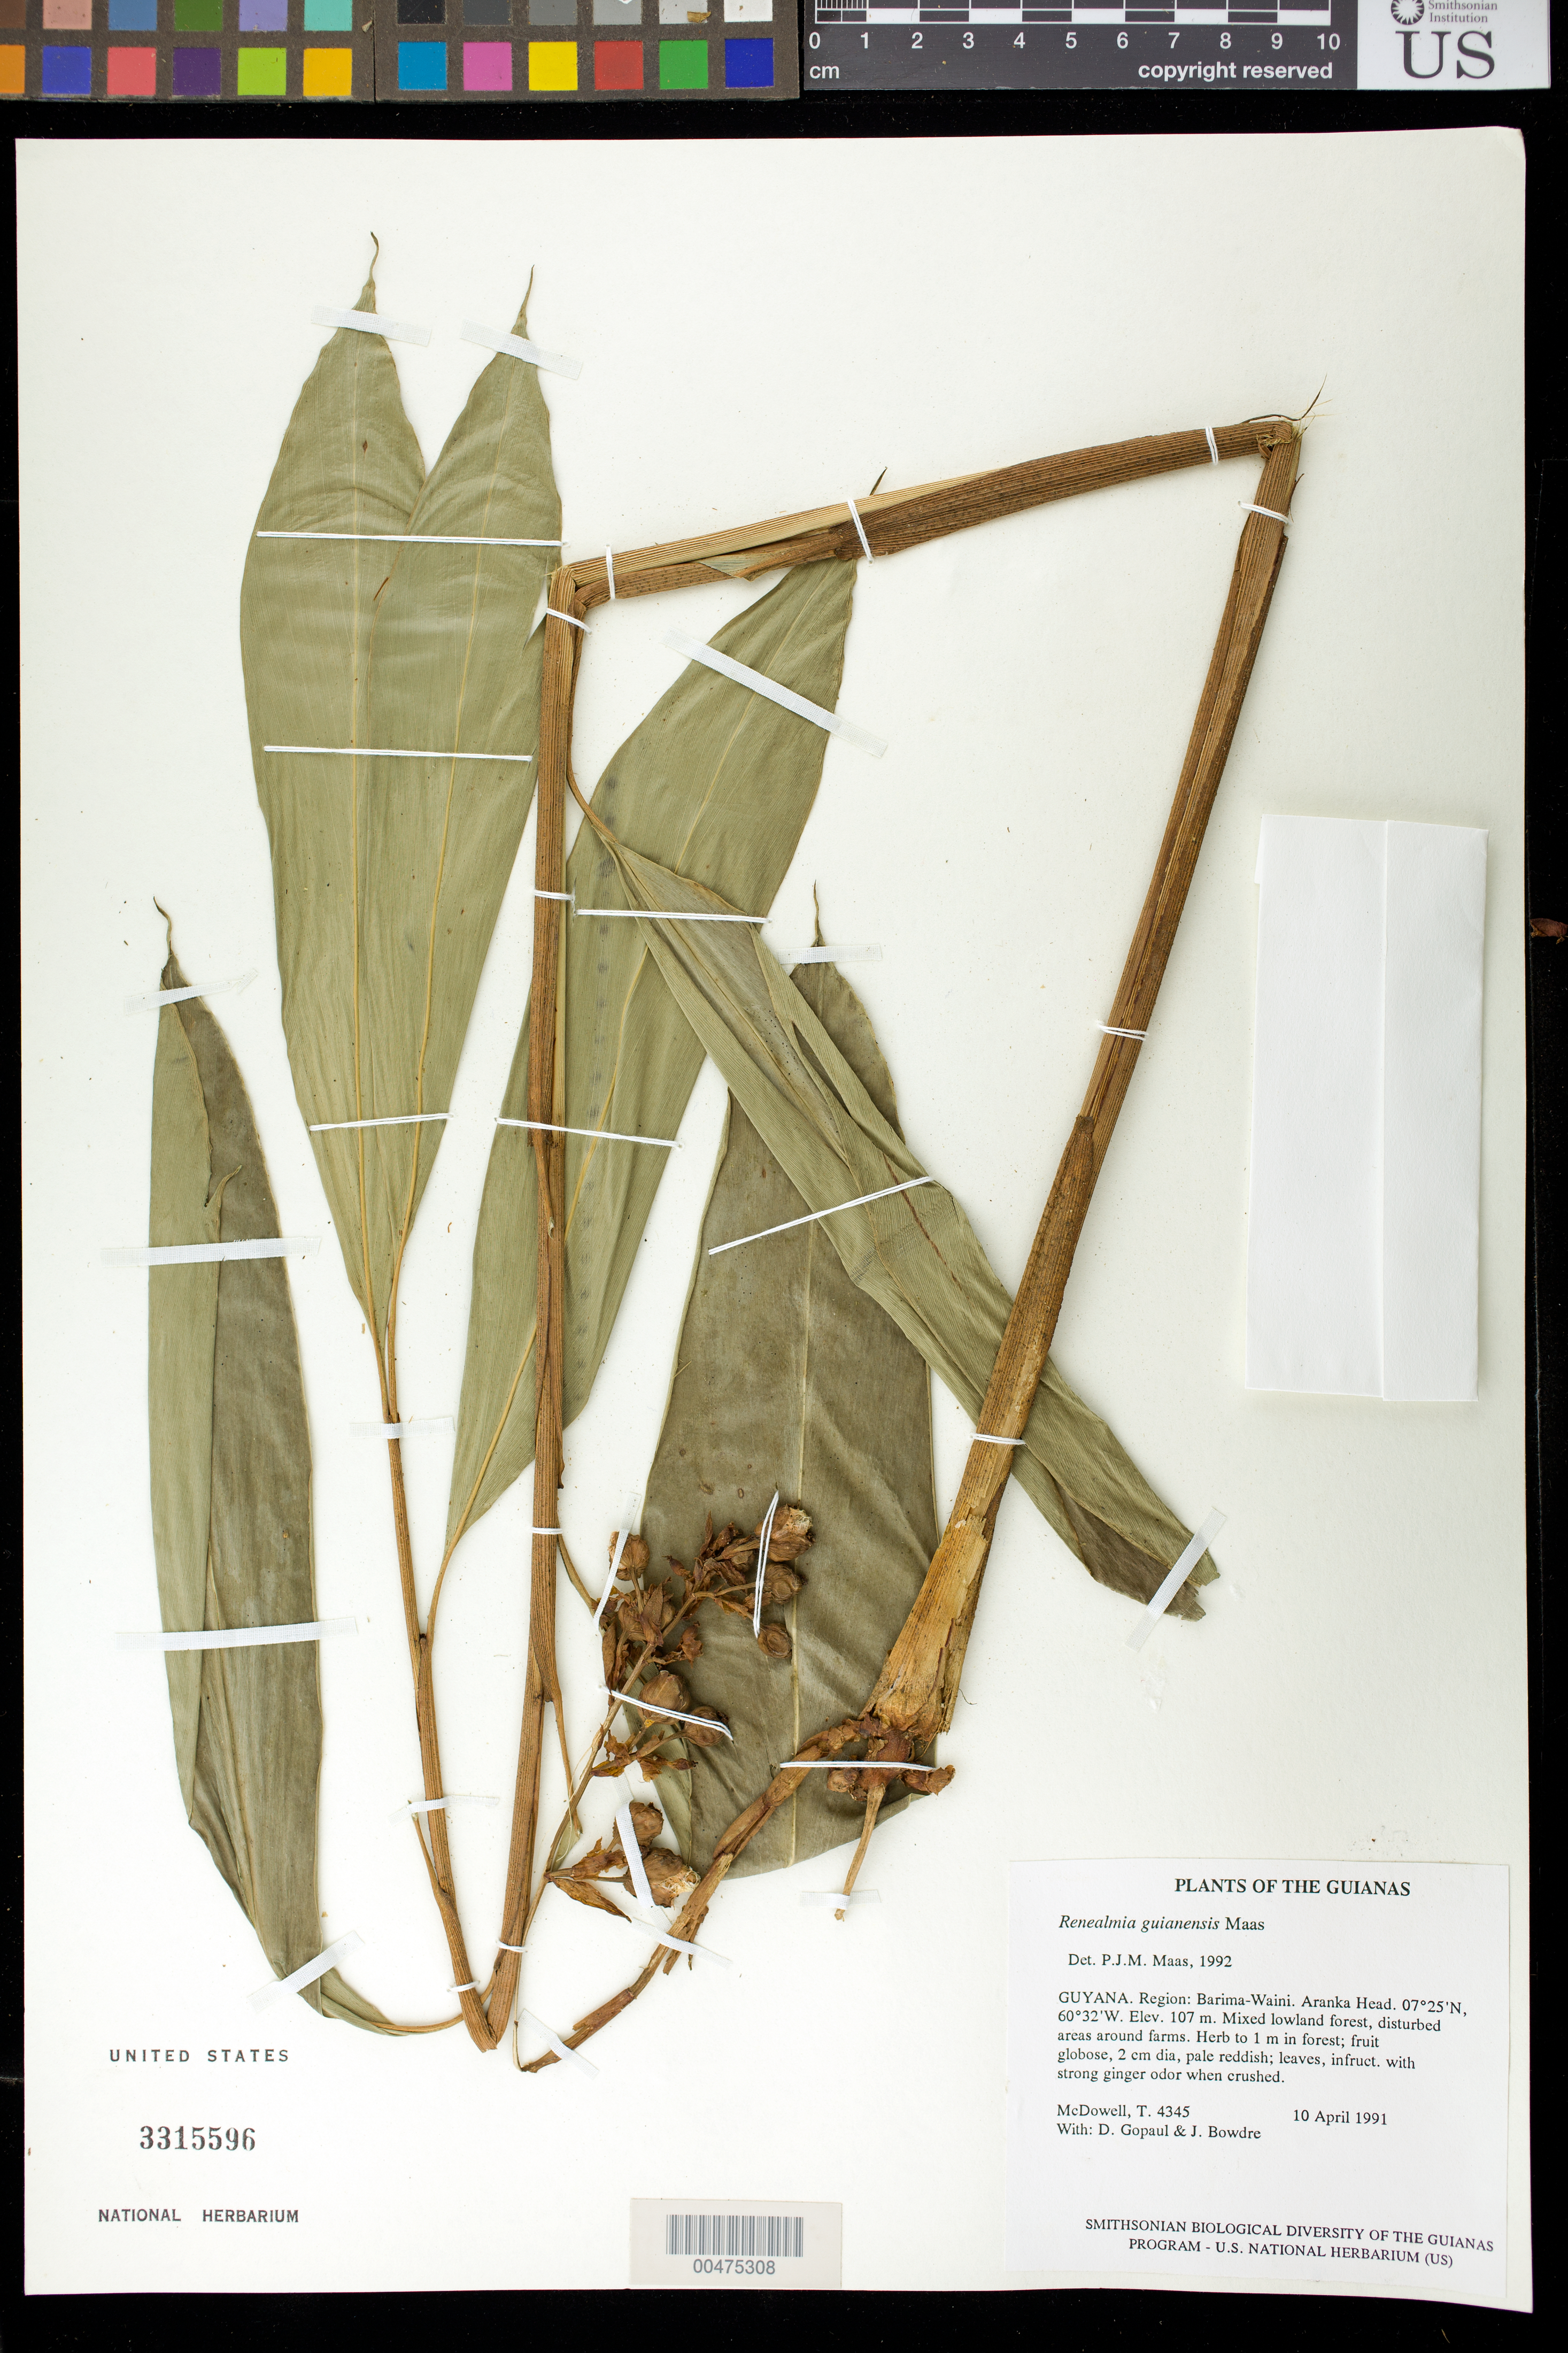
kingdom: Plantae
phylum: Tracheophyta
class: Liliopsida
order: Zingiberales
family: Zingiberaceae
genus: Renealmia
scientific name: Renealmia guianensis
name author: Maas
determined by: Maas, Paul J. M.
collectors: T. McDowell, D. Gopaul & J. Bowdre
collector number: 4345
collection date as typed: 10 April 1991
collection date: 1991-04-10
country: Guyana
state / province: Barima-Waini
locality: Aranka Head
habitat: Mixed lowland forest, disturbed areas around farms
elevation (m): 107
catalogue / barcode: US 3315596